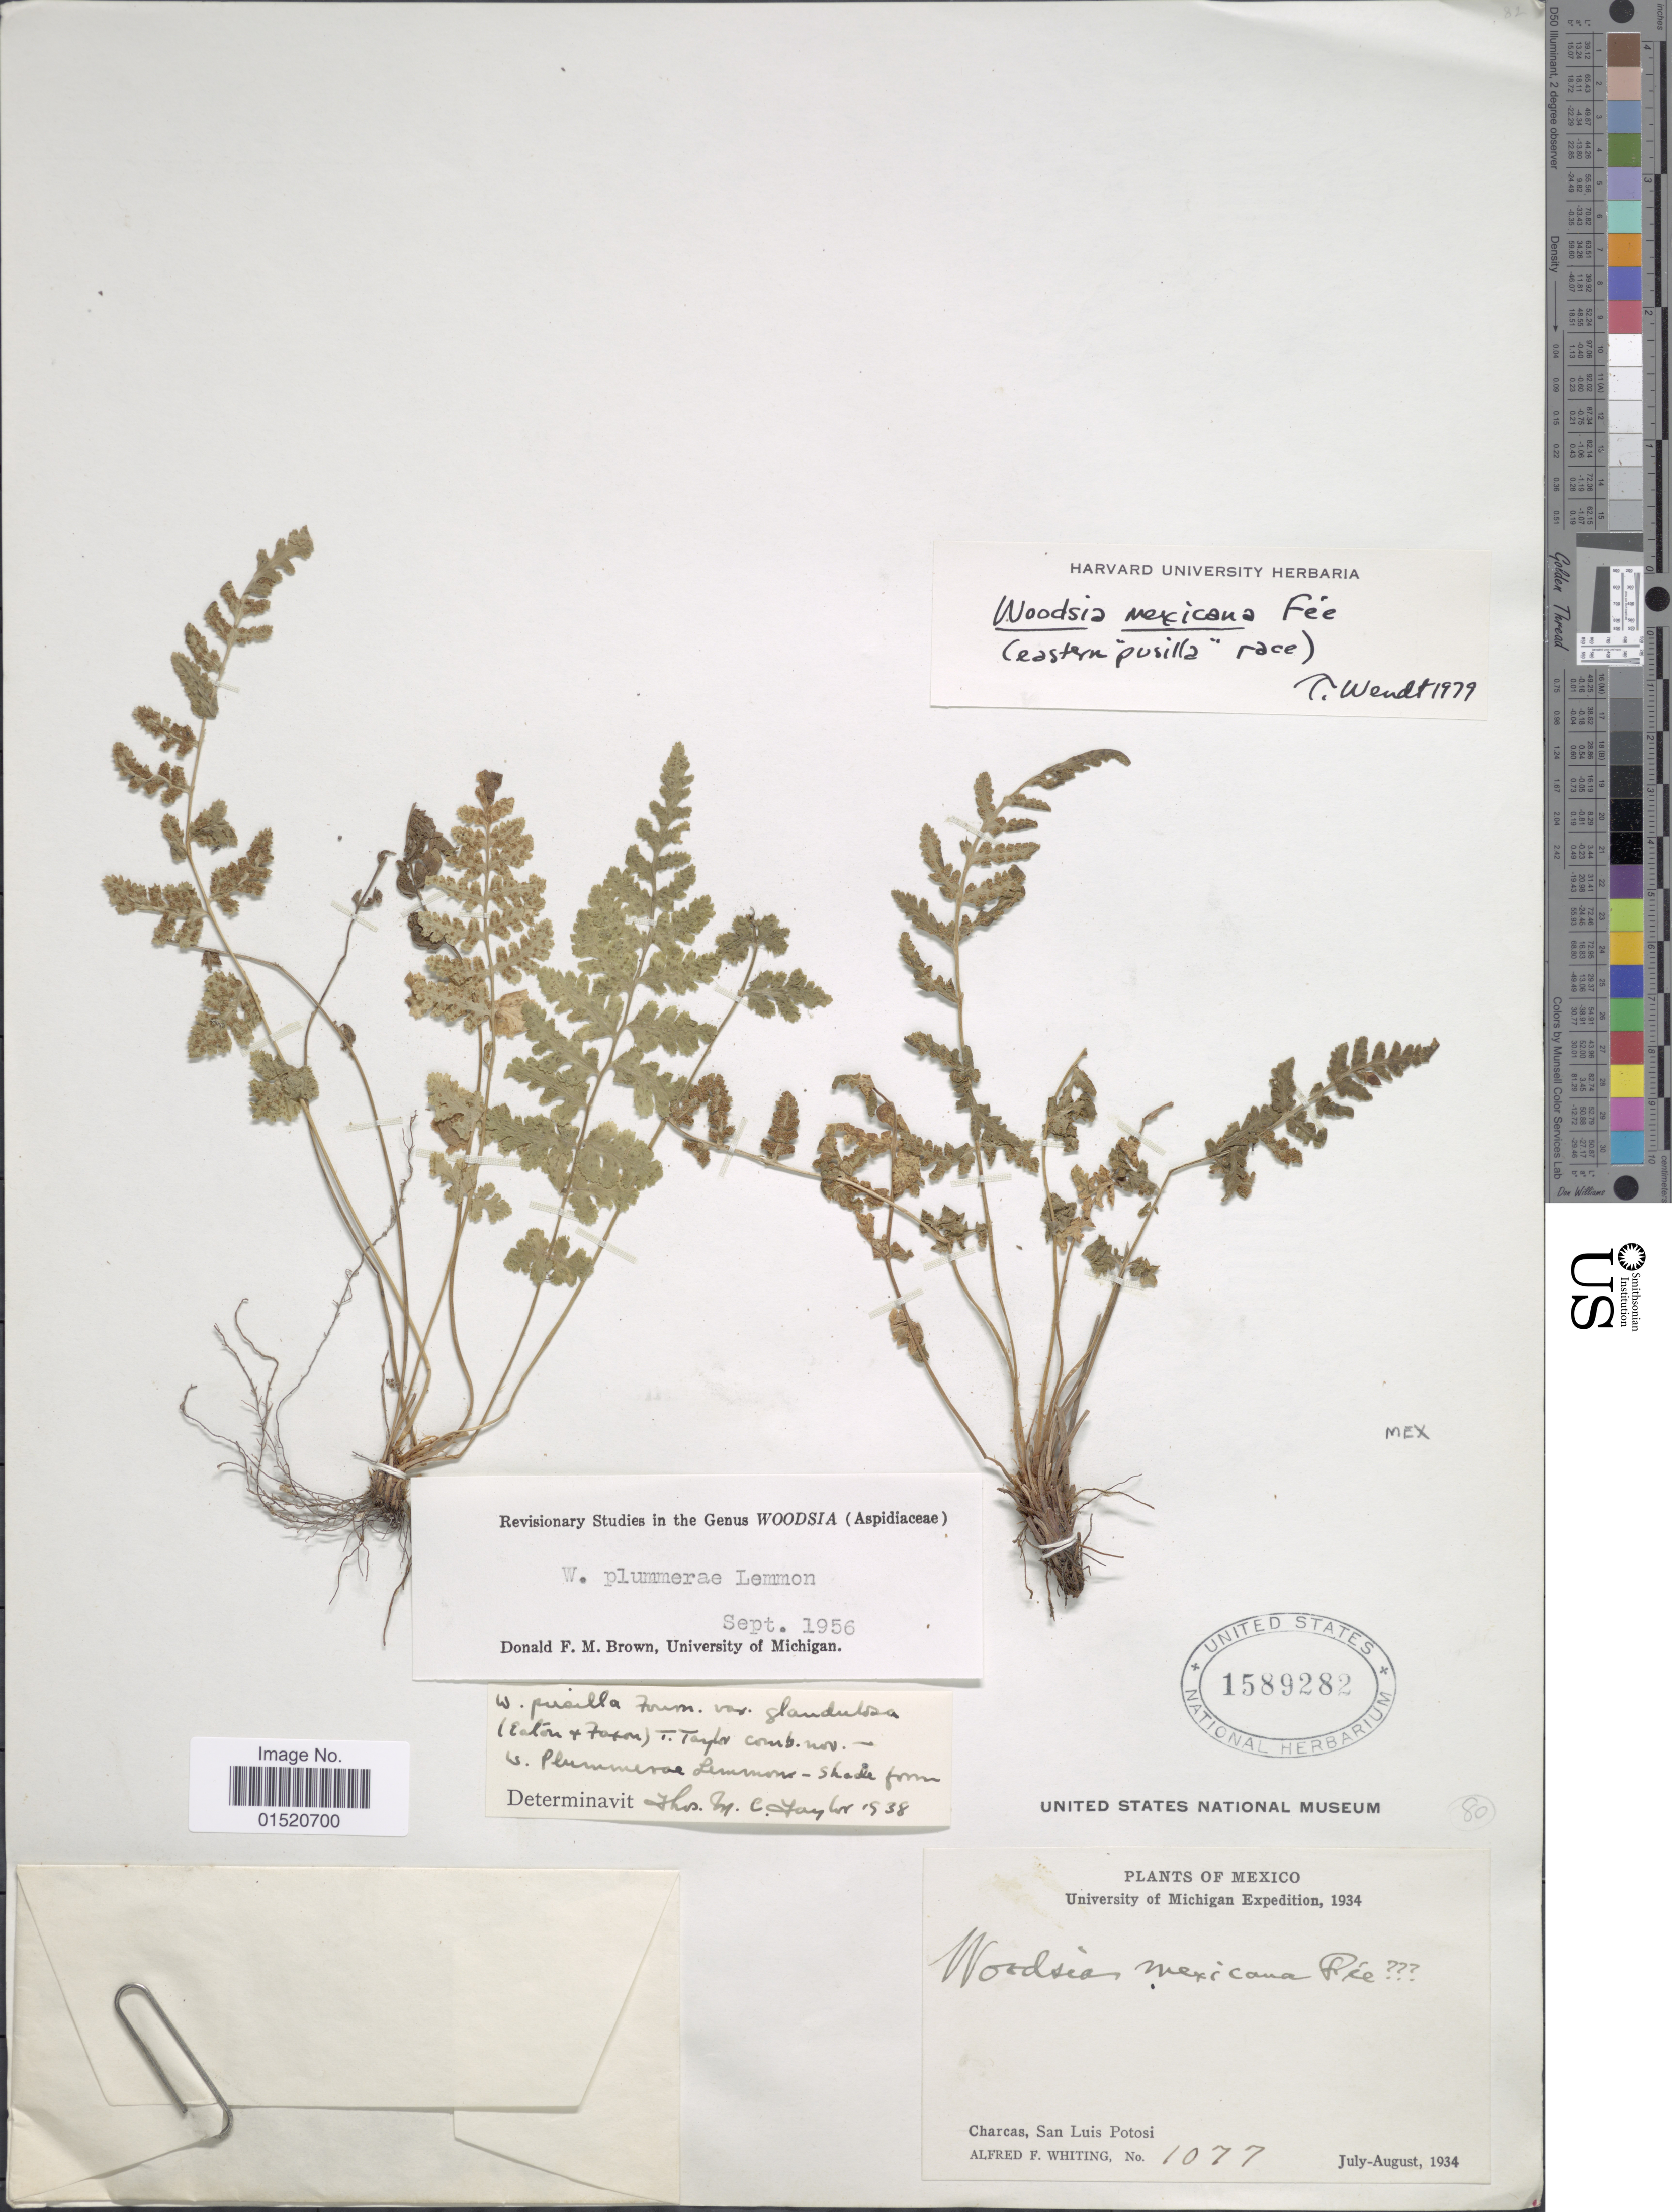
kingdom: Plantae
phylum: Tracheophyta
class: Polypodiopsida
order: Polypodiales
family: Woodsiaceae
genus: Woodsia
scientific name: Woodsia mexicana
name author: Fée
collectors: A. F. Whiting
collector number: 1077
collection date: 1934-07/1934-08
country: Mexico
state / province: San Luis Potosí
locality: Charcas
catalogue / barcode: US 1589282